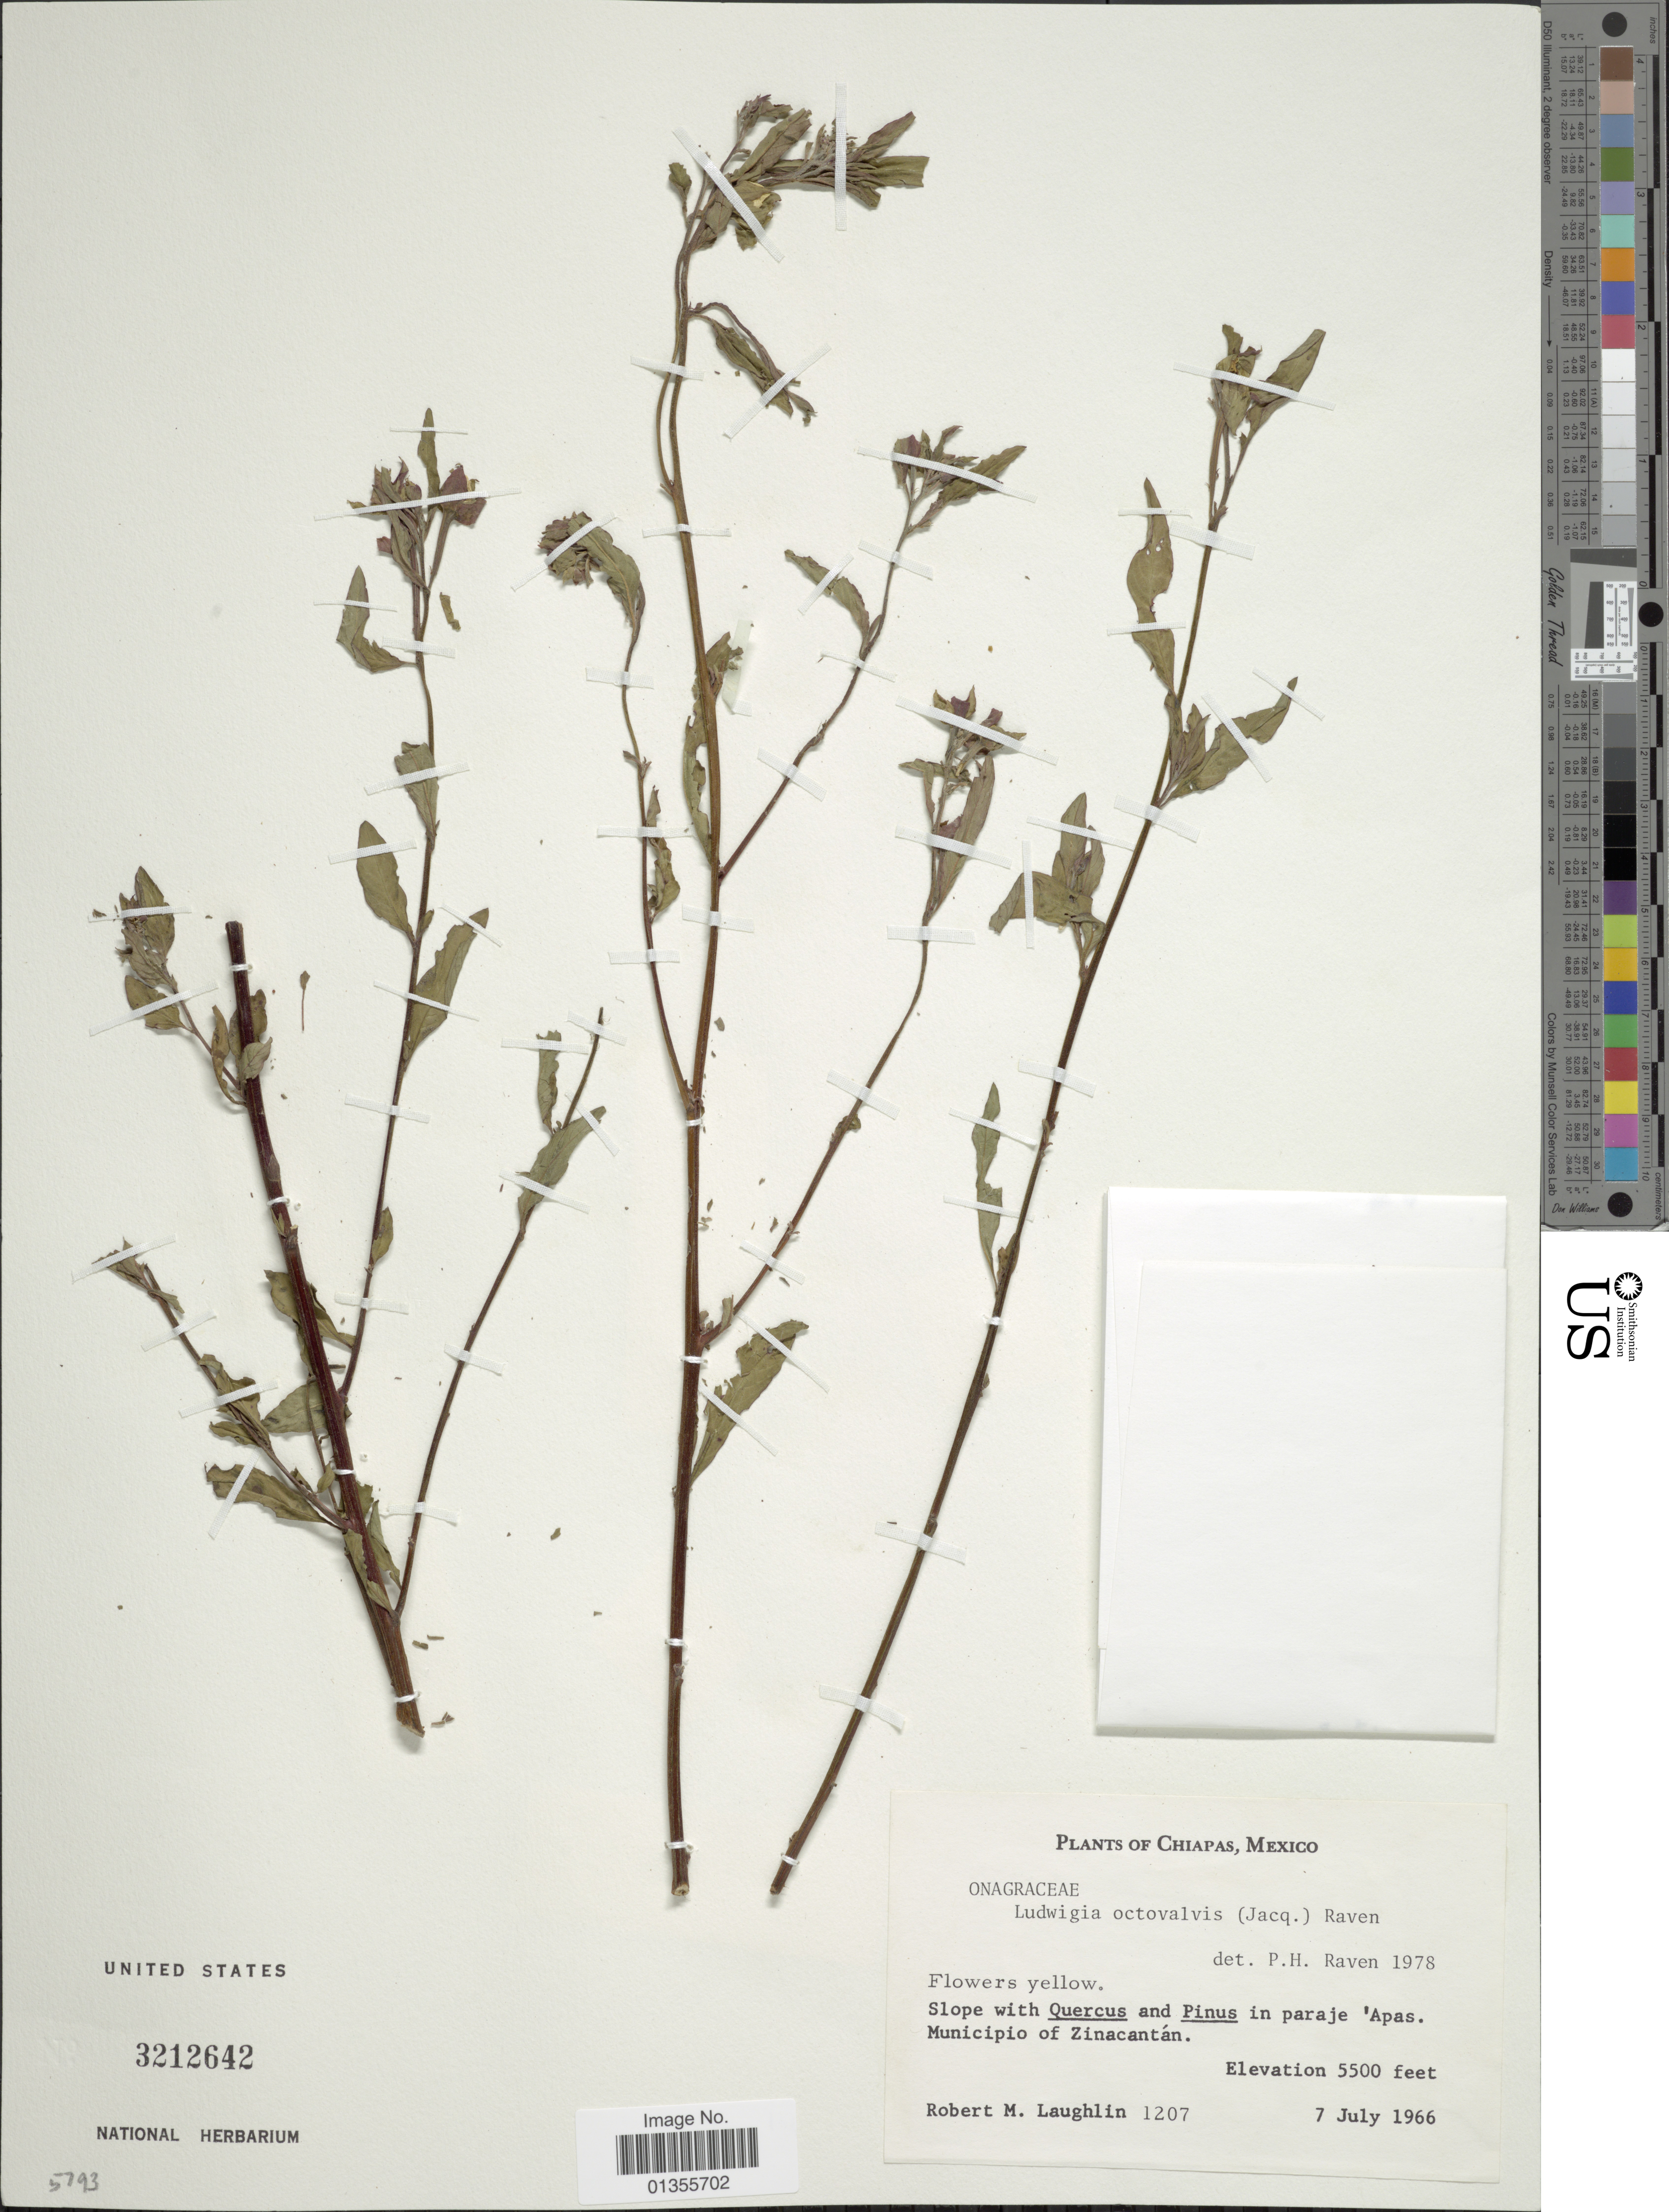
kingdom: Plantae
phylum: Tracheophyta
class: Magnoliopsida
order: Myrtales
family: Onagraceae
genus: Ludwigia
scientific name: Ludwigia octovalvis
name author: (Jacq.) P.H. Raven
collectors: R. M. Laughlin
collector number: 1207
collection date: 1966-07-07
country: Mexico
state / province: Chiapas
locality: Municipio of Zinacantán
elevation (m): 1676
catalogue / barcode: US 3212642